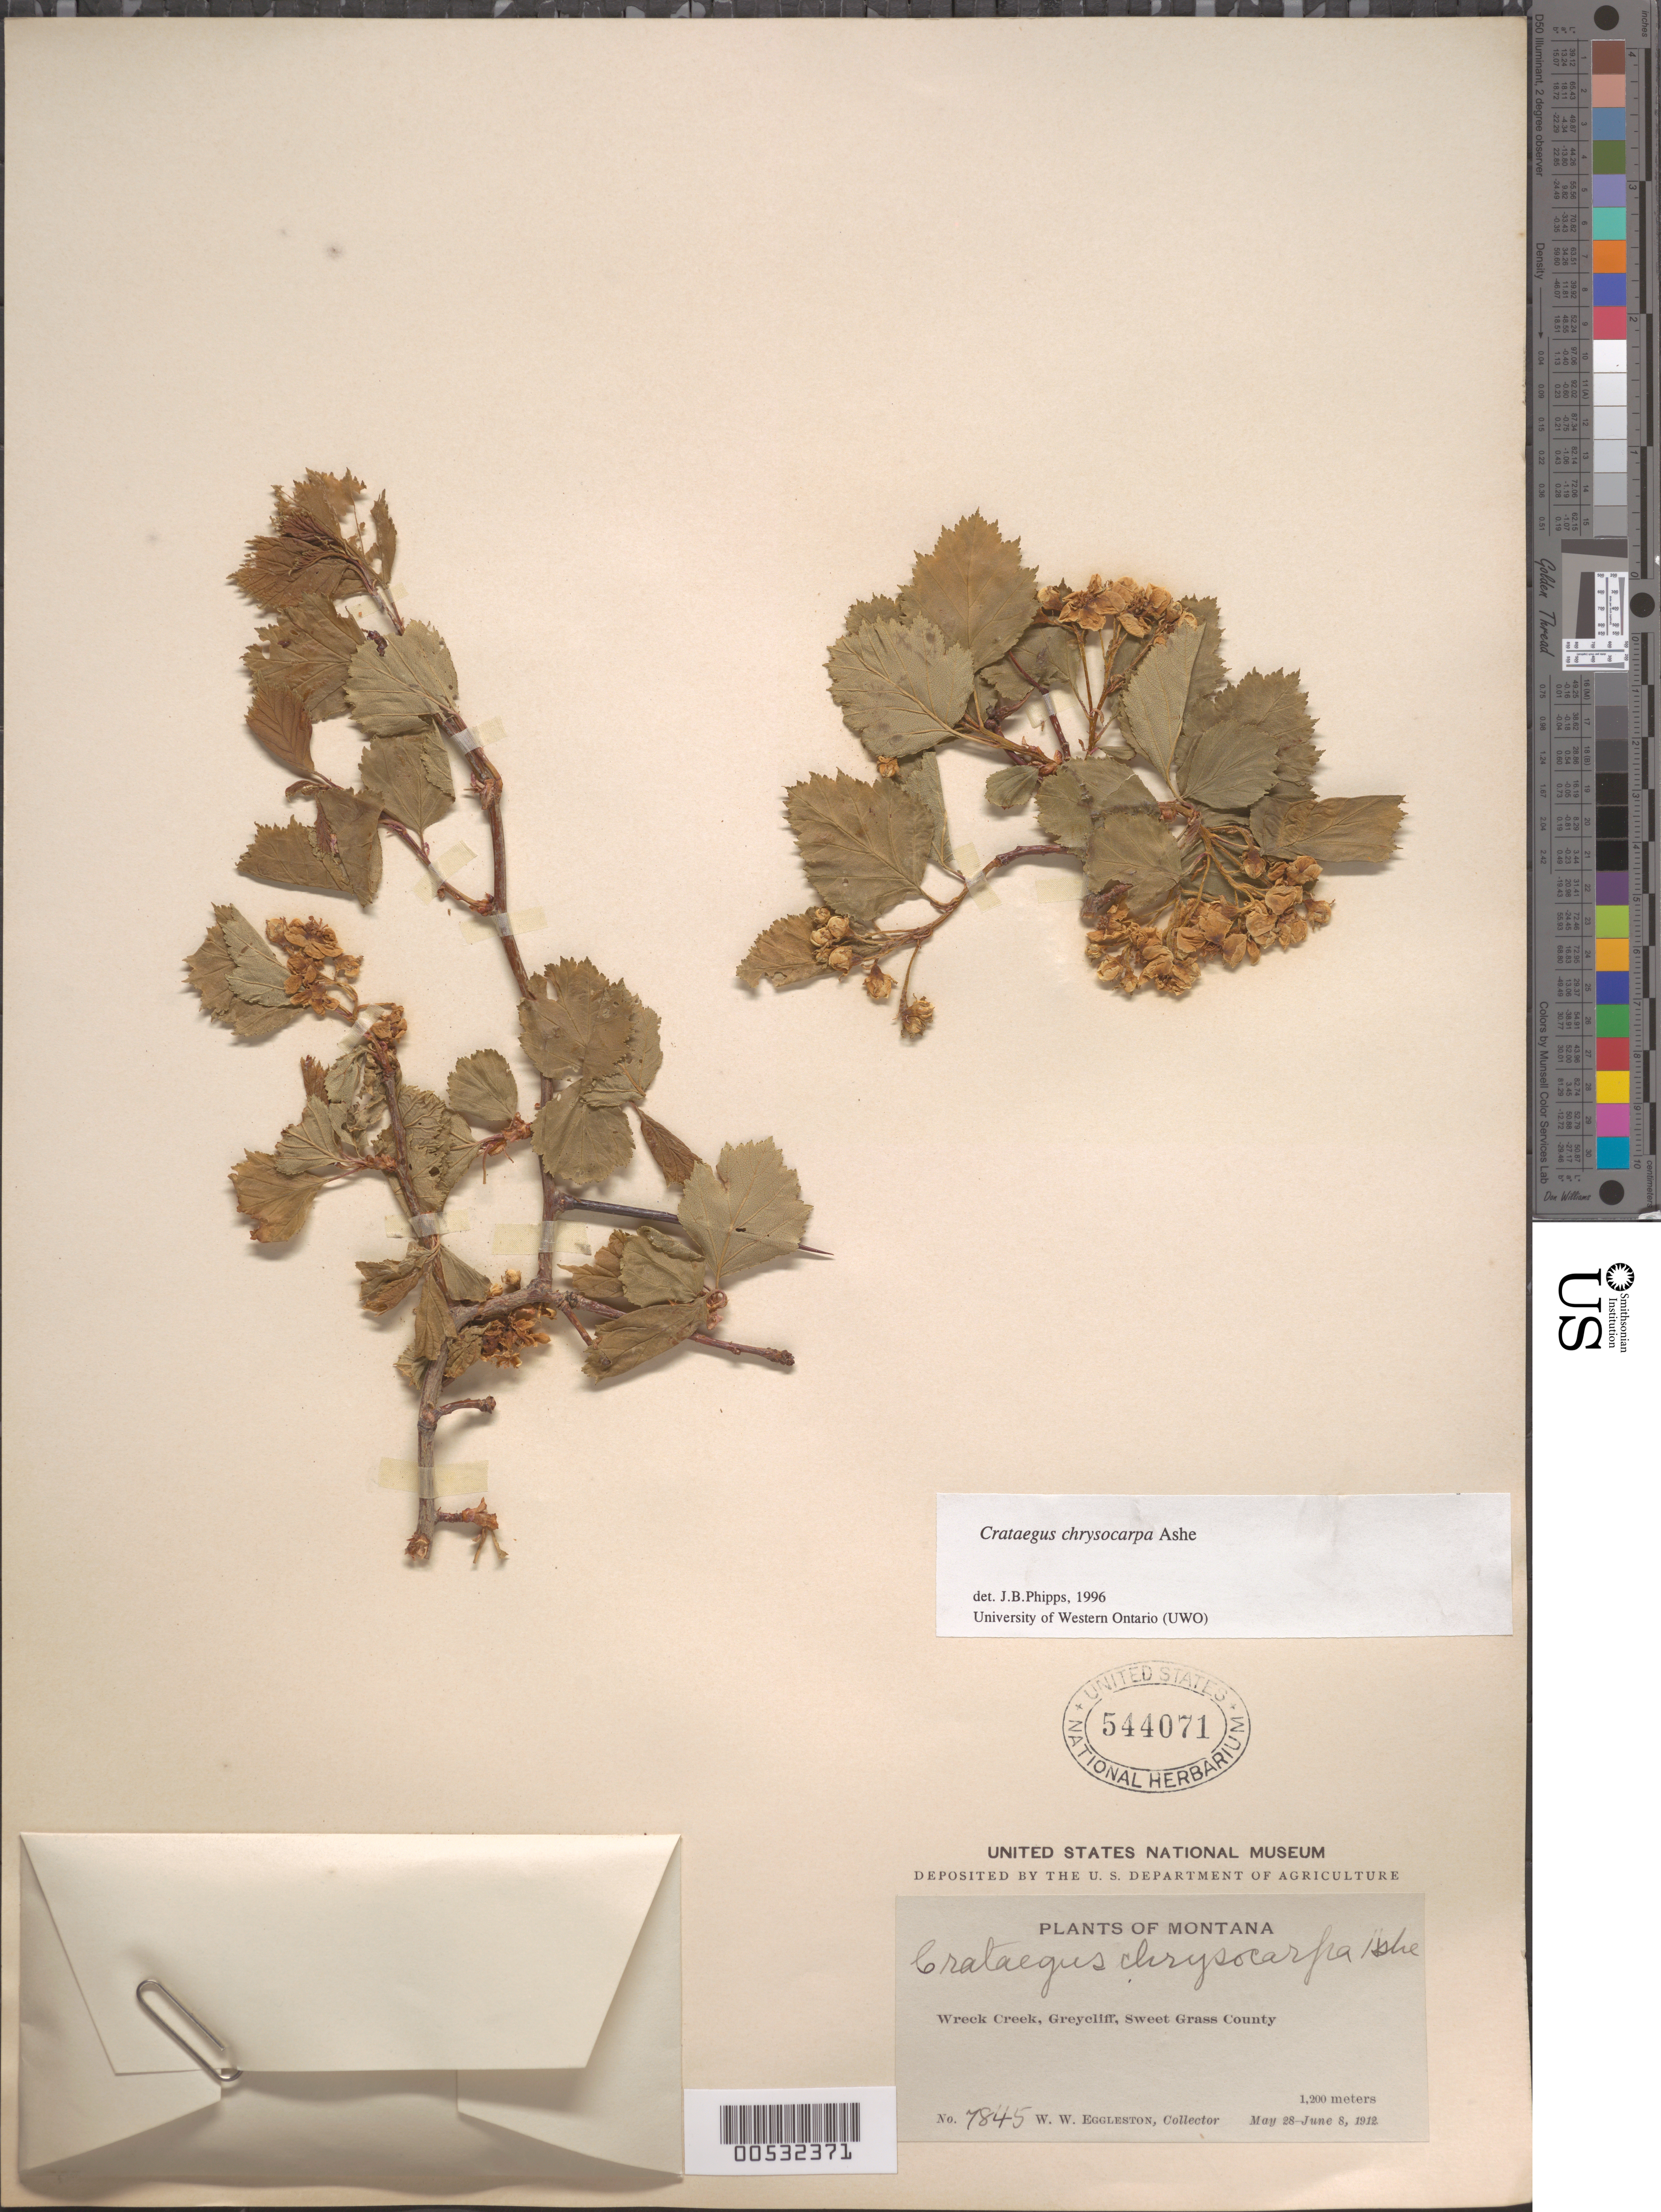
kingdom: Plantae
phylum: Tracheophyta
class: Magnoliopsida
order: Rosales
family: Rosaceae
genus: Crataegus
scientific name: Crataegus chrysocarpa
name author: Ashe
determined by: Phipps, James B., (UWO), University of Western Ontario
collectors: W. W. Eggleston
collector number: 7845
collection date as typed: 28 May 1912 to 08 Jun 1912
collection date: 1912-05-28/1912-06-08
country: United States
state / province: Montana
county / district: Sweet Grass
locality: Wreck Creek, Greycliff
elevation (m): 1200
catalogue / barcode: US 544071